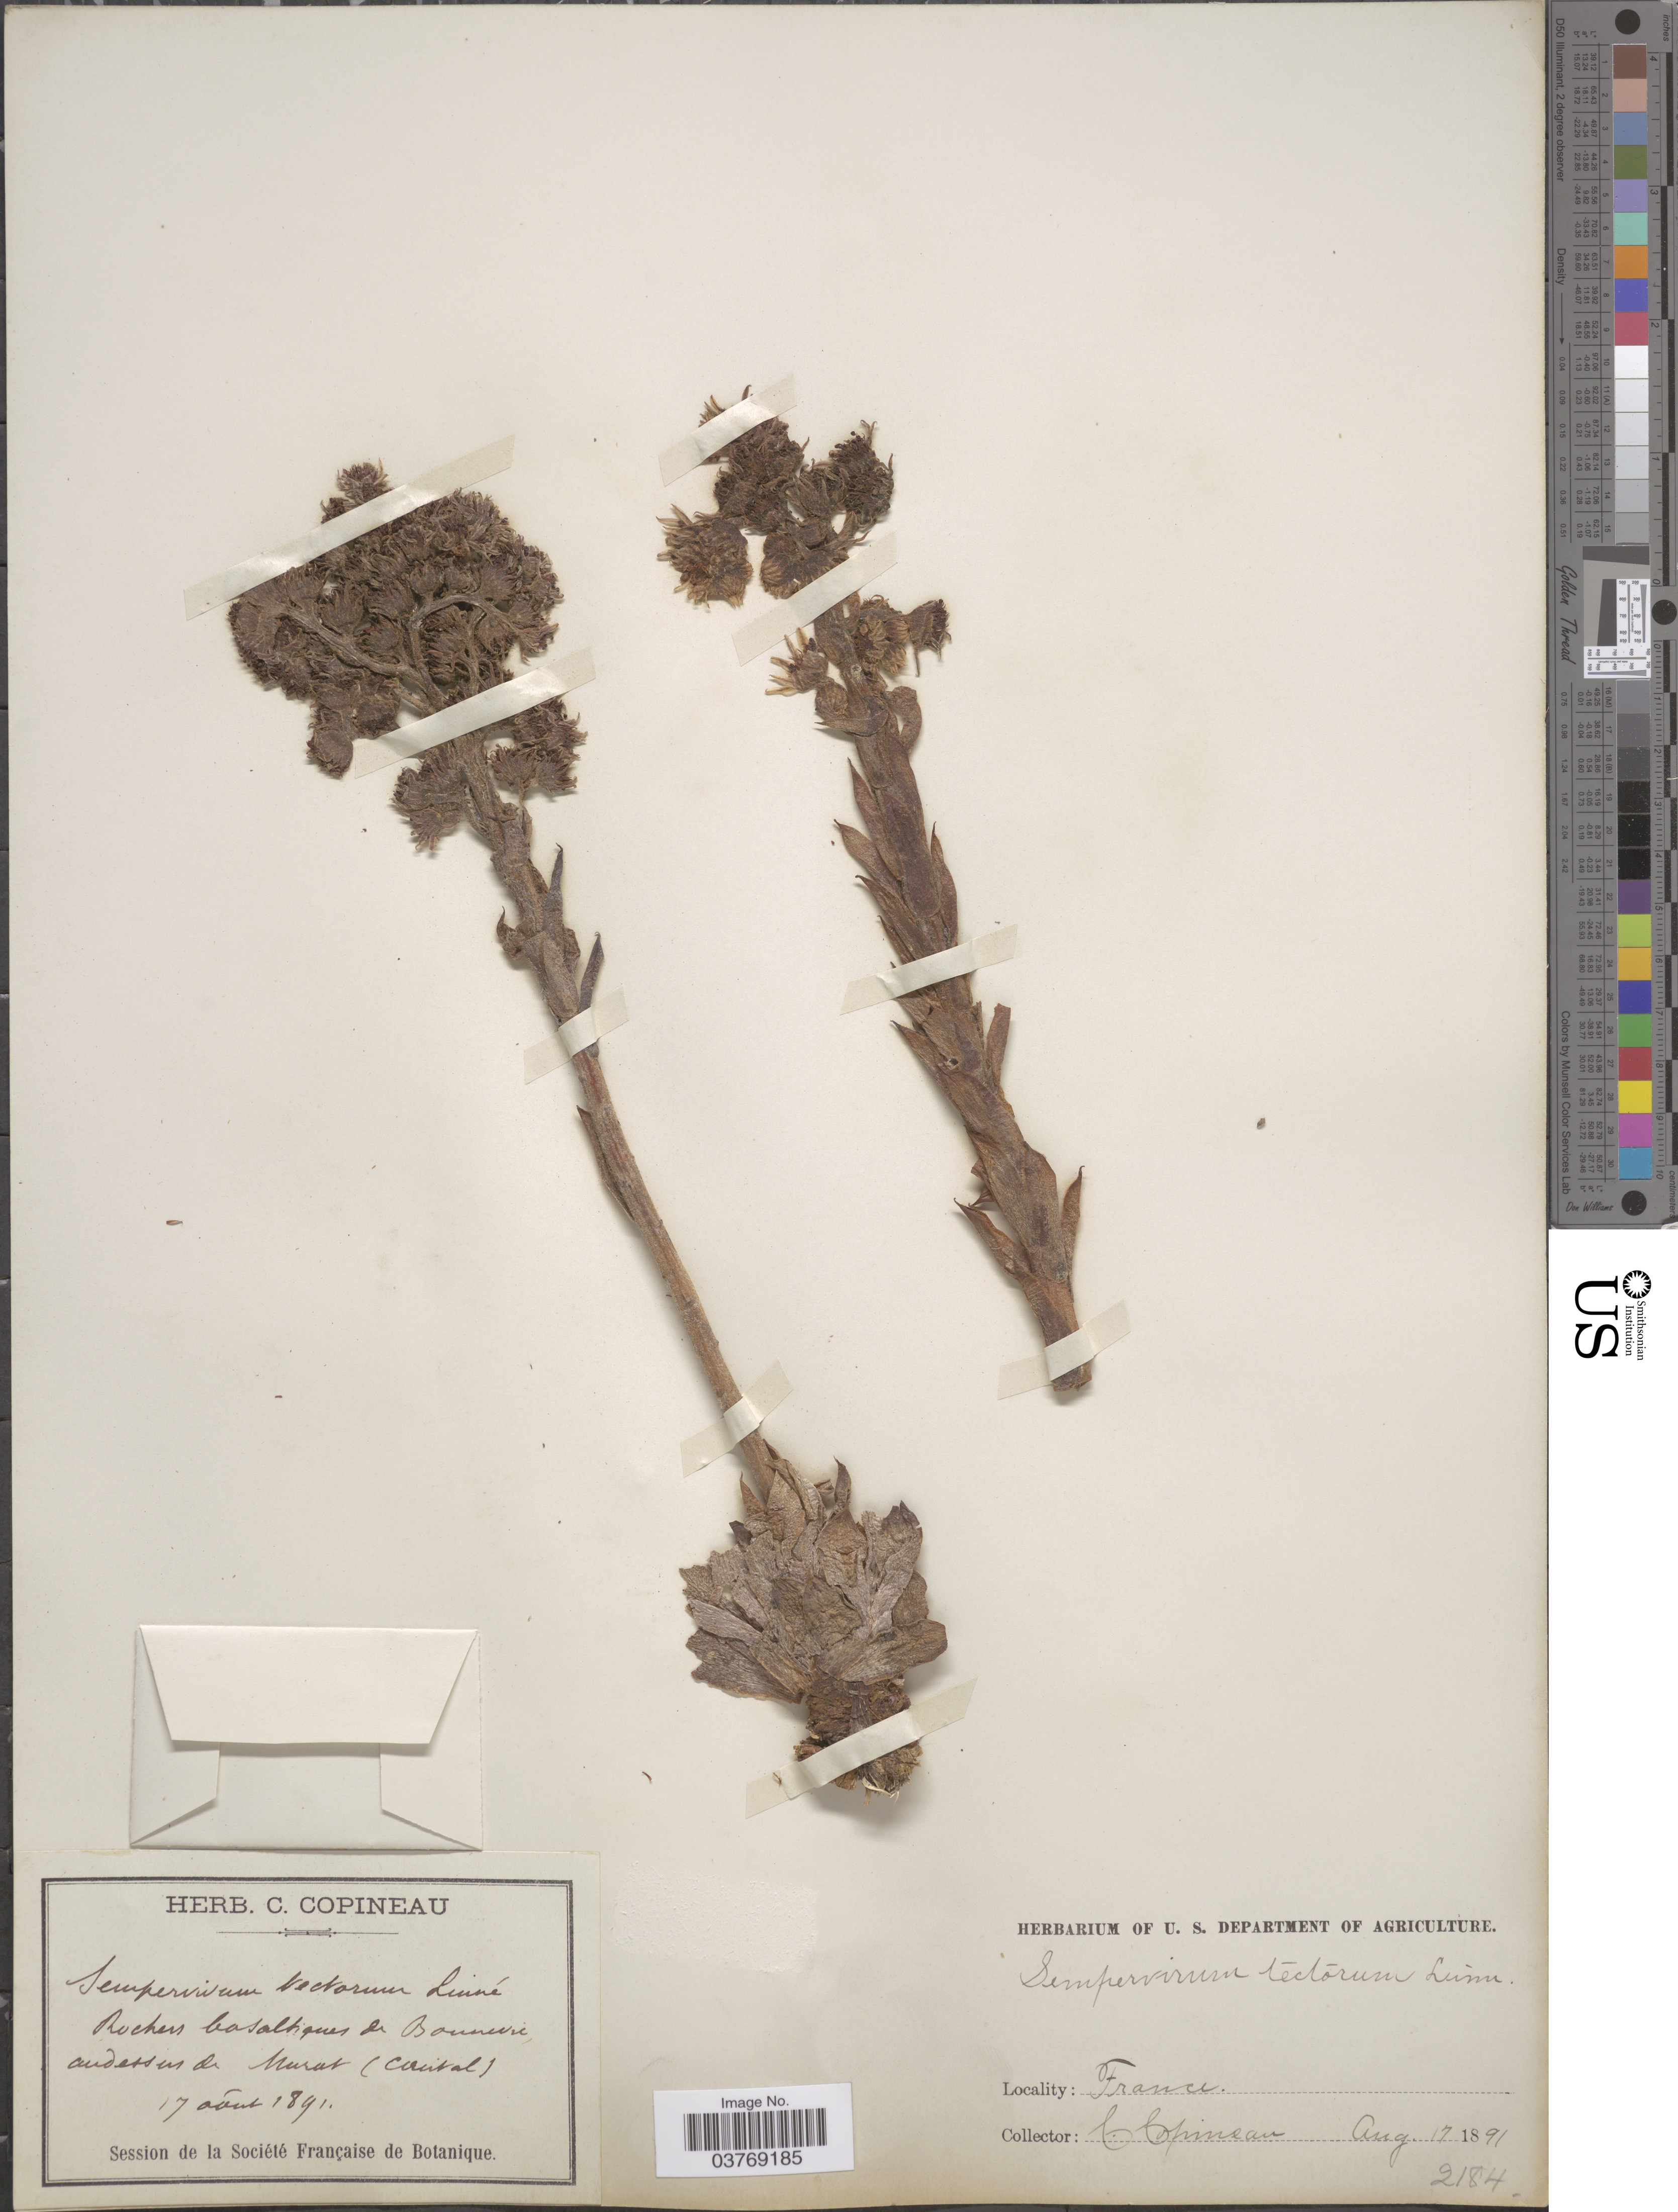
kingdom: Plantae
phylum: Tracheophyta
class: Magnoliopsida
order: Saxifragales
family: Crassulaceae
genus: Sempervivum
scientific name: Sempervivum tectorum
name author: L.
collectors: C. Copineau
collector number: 2184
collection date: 1891-08-17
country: France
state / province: Auvergne-Rhône-Alpes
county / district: Cantal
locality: Rochers basaltiques de Bonnevie audessus de Murat (Cantal).